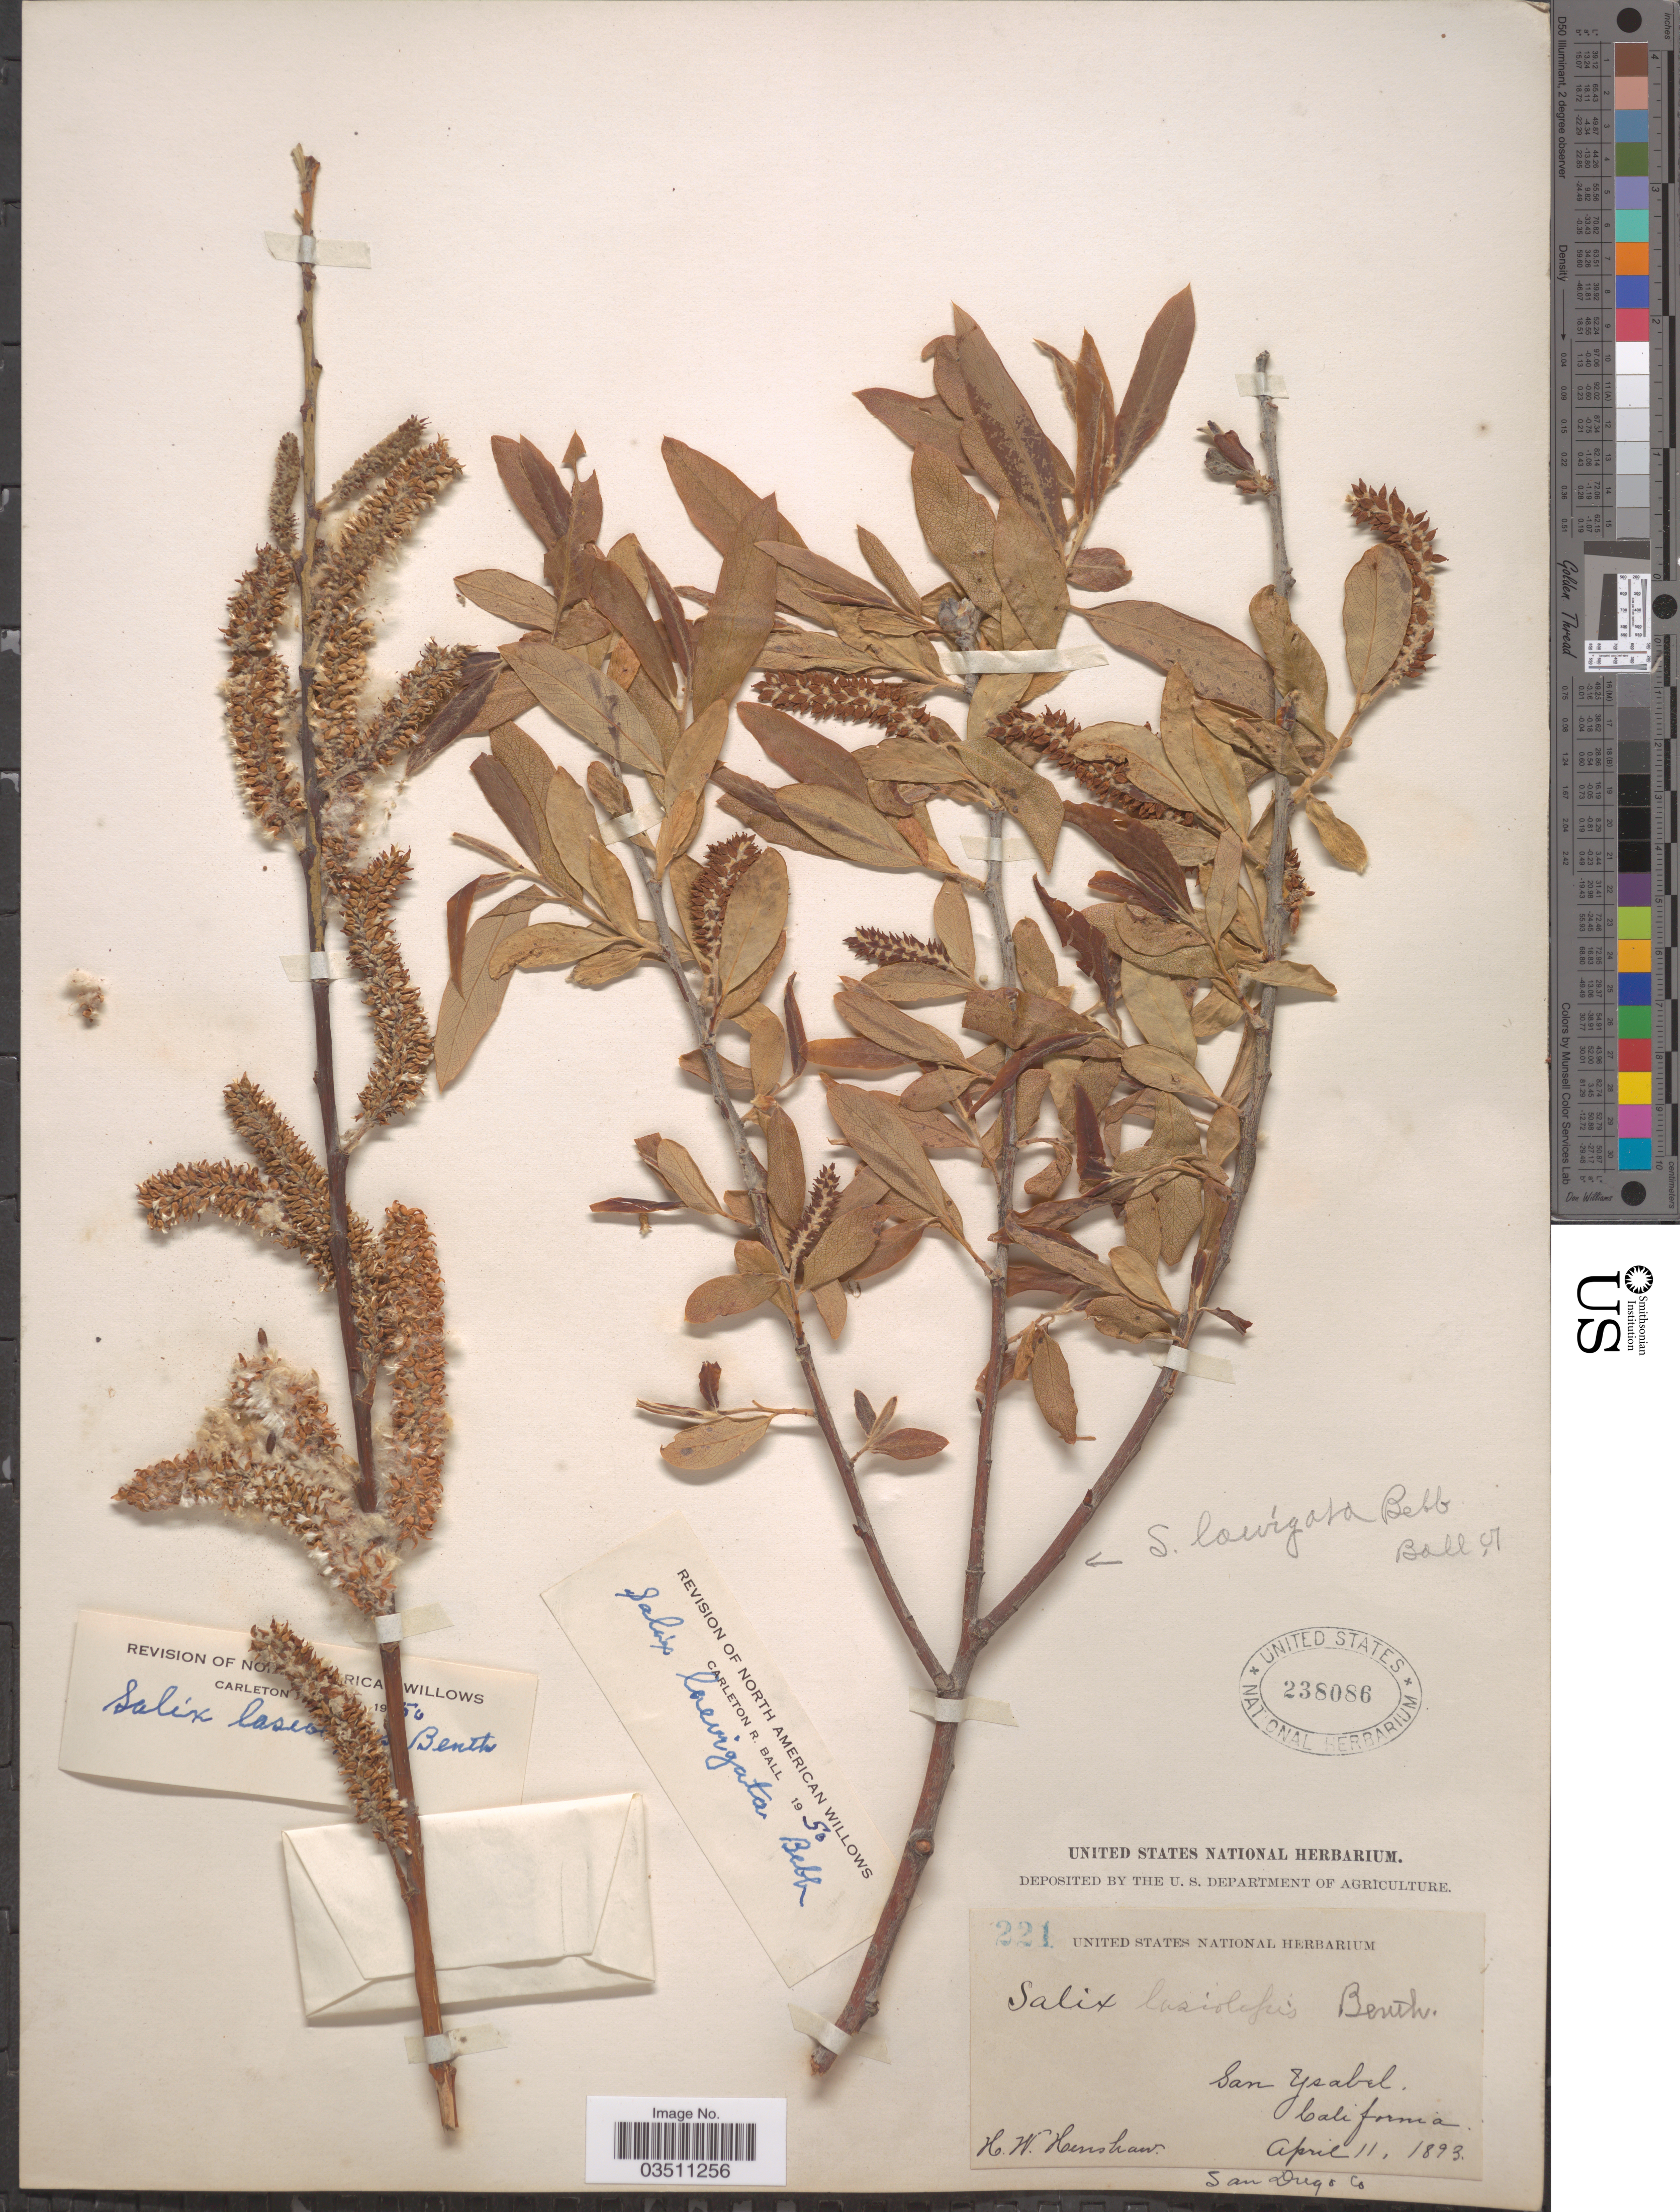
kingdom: Plantae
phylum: Tracheophyta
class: Magnoliopsida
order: Malpighiales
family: Salicaceae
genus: Salix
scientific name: Salix lasiolepis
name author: Benth.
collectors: H. Henshaw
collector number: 221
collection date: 1893-04-11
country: United States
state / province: California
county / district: San Diego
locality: San Ysabel. San Diego Co.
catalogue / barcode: US 238086